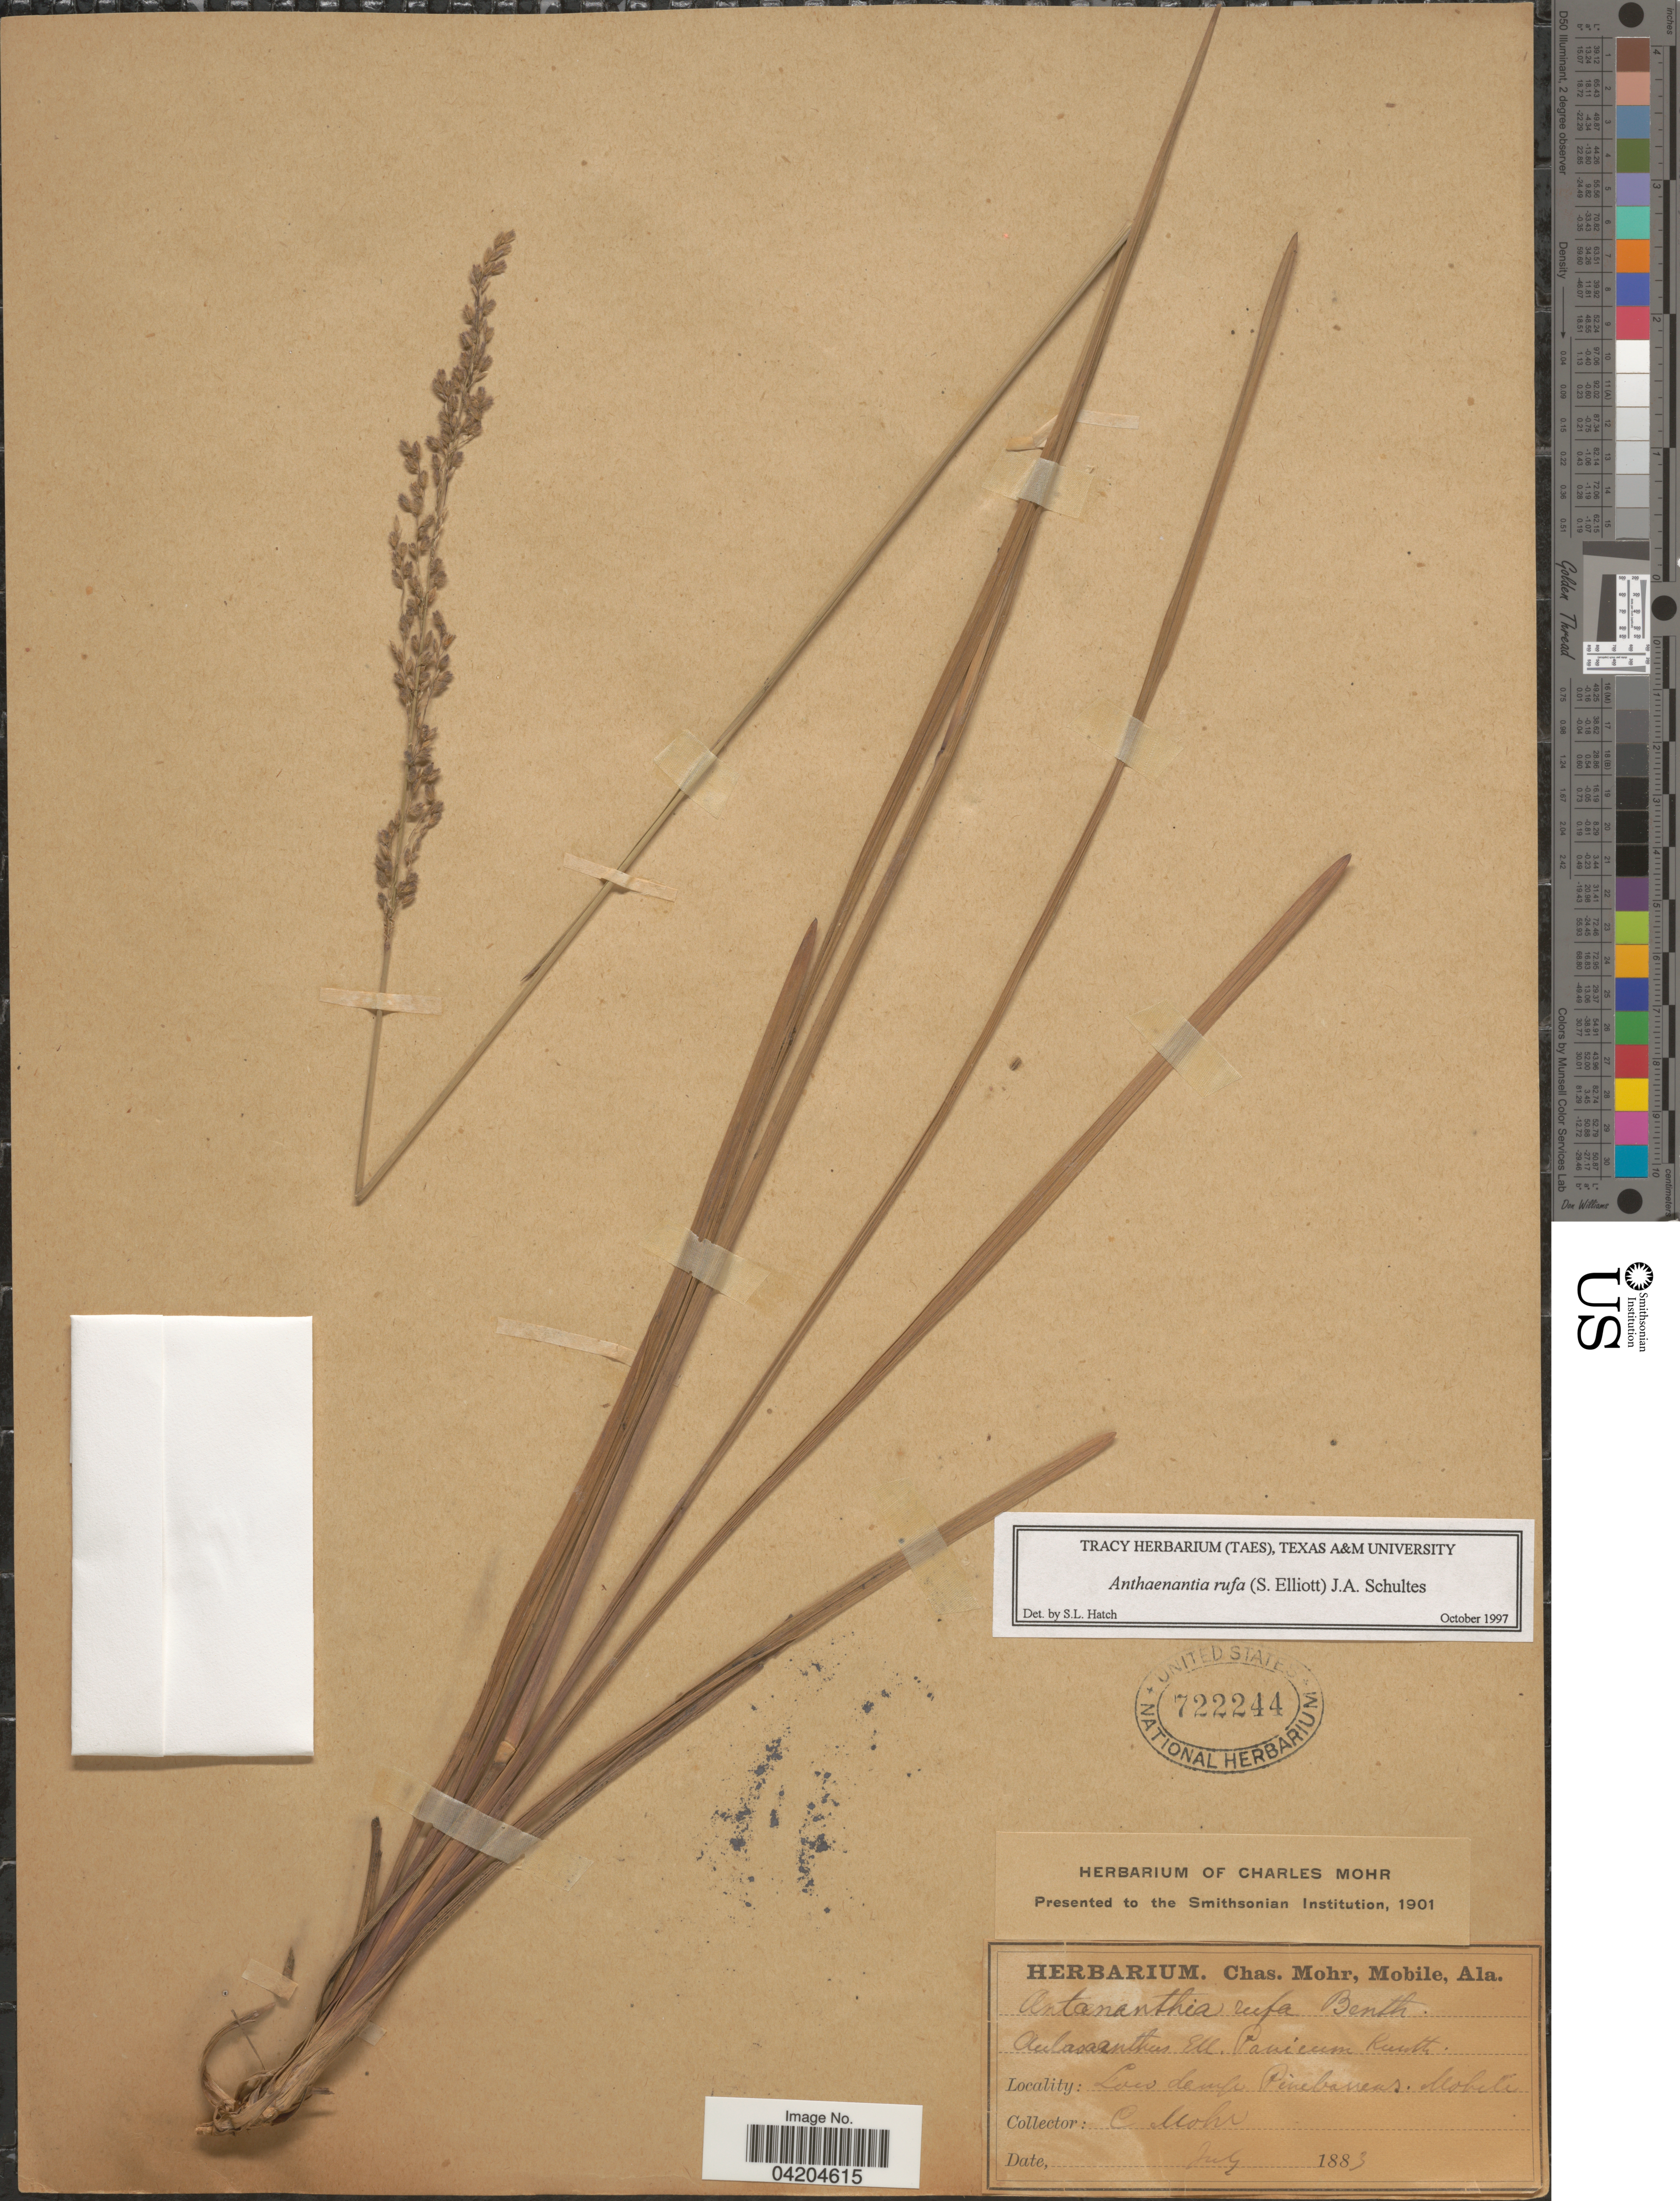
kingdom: Plantae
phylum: Tracheophyta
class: Liliopsida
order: Poales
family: Poaceae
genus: Anthaenantia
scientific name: Anthaenantia rufa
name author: (Elliott) Schult.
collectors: C. T. Mohr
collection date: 1883-07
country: United States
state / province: Alabama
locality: Low dense Pinebarrens. Mobile.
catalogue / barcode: US 722244